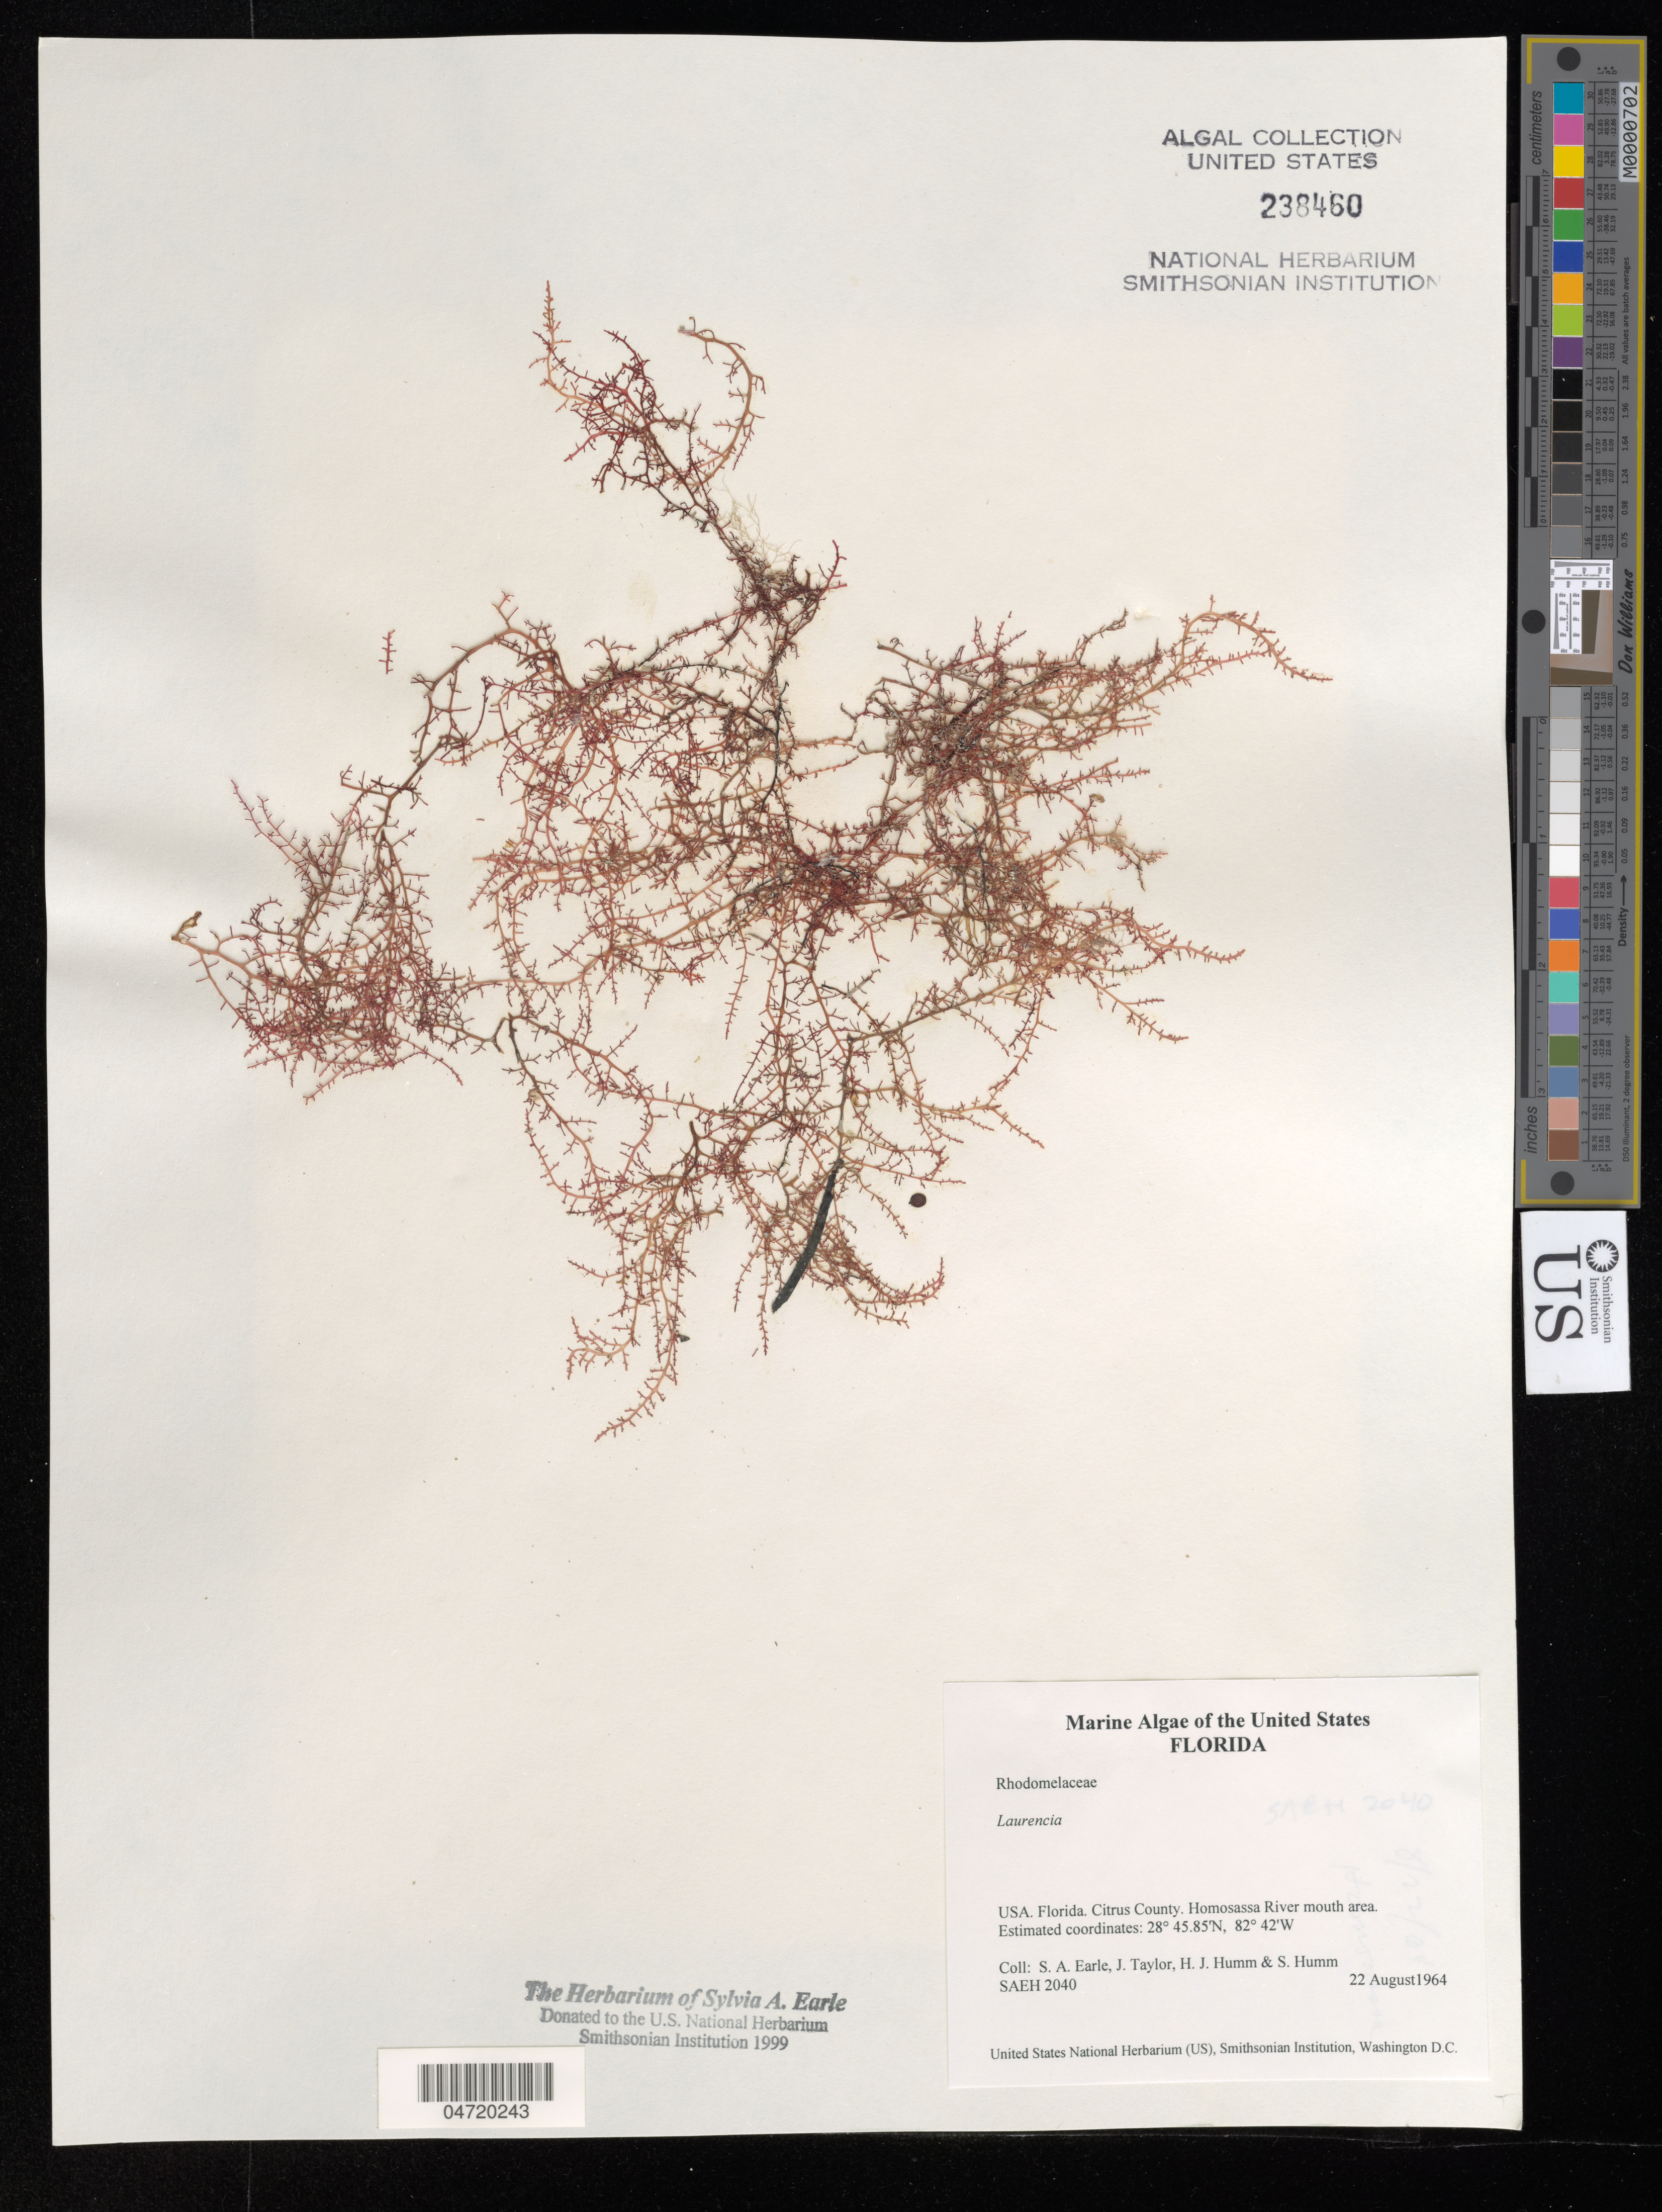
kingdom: Plantae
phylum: Rhodophyta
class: Florideophyceae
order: Ceramiales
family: Rhodomelaceae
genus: Laurencia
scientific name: Laurencia sp.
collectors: S. A. Earle, J. Taylor, H. J. Humm & S. Humm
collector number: SAEH2040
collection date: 1964-08-22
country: United States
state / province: Florida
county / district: Citrus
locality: Citrus County. Homosassa River mouth area.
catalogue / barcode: US 238460